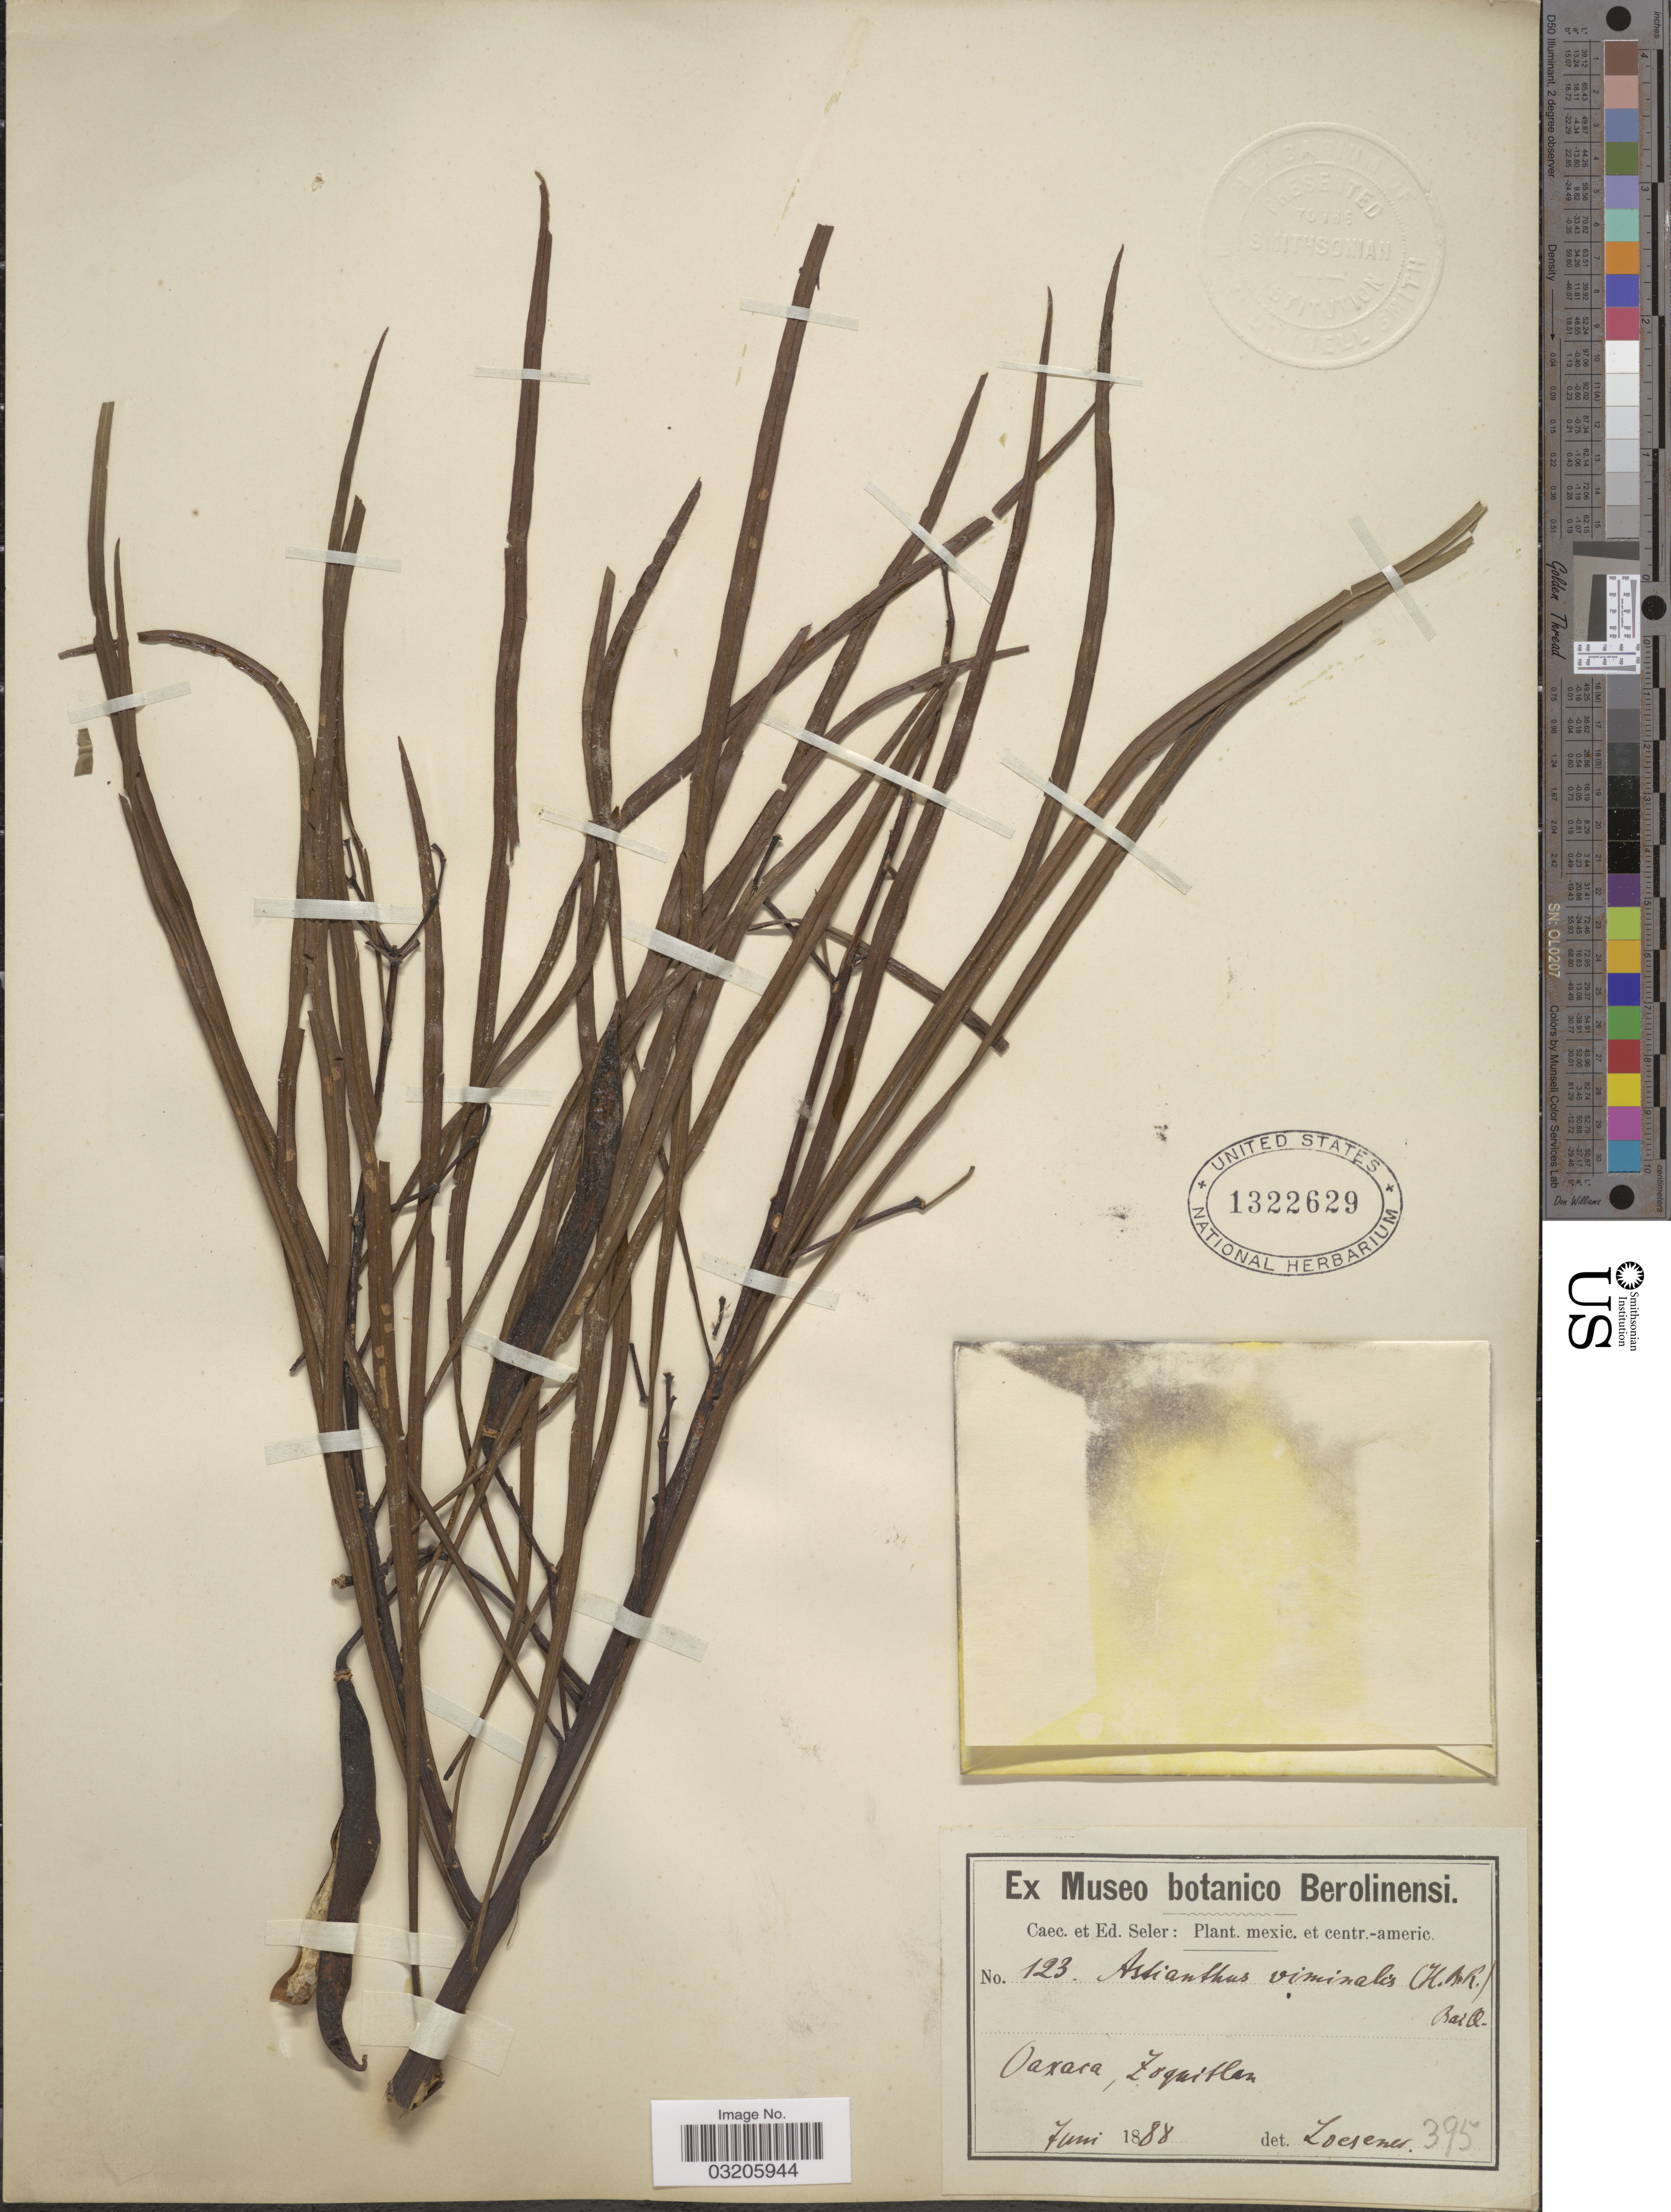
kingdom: Plantae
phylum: Tracheophyta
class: Magnoliopsida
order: Lamiales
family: Bignoniaceae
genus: Astianthus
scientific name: Astianthus viminalis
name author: (Kunth) Baill.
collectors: ex Caec. et Ed Seler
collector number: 123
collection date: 1888-06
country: Mexico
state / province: Oaxaca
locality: Zoquitlan.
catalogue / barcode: US 1322629